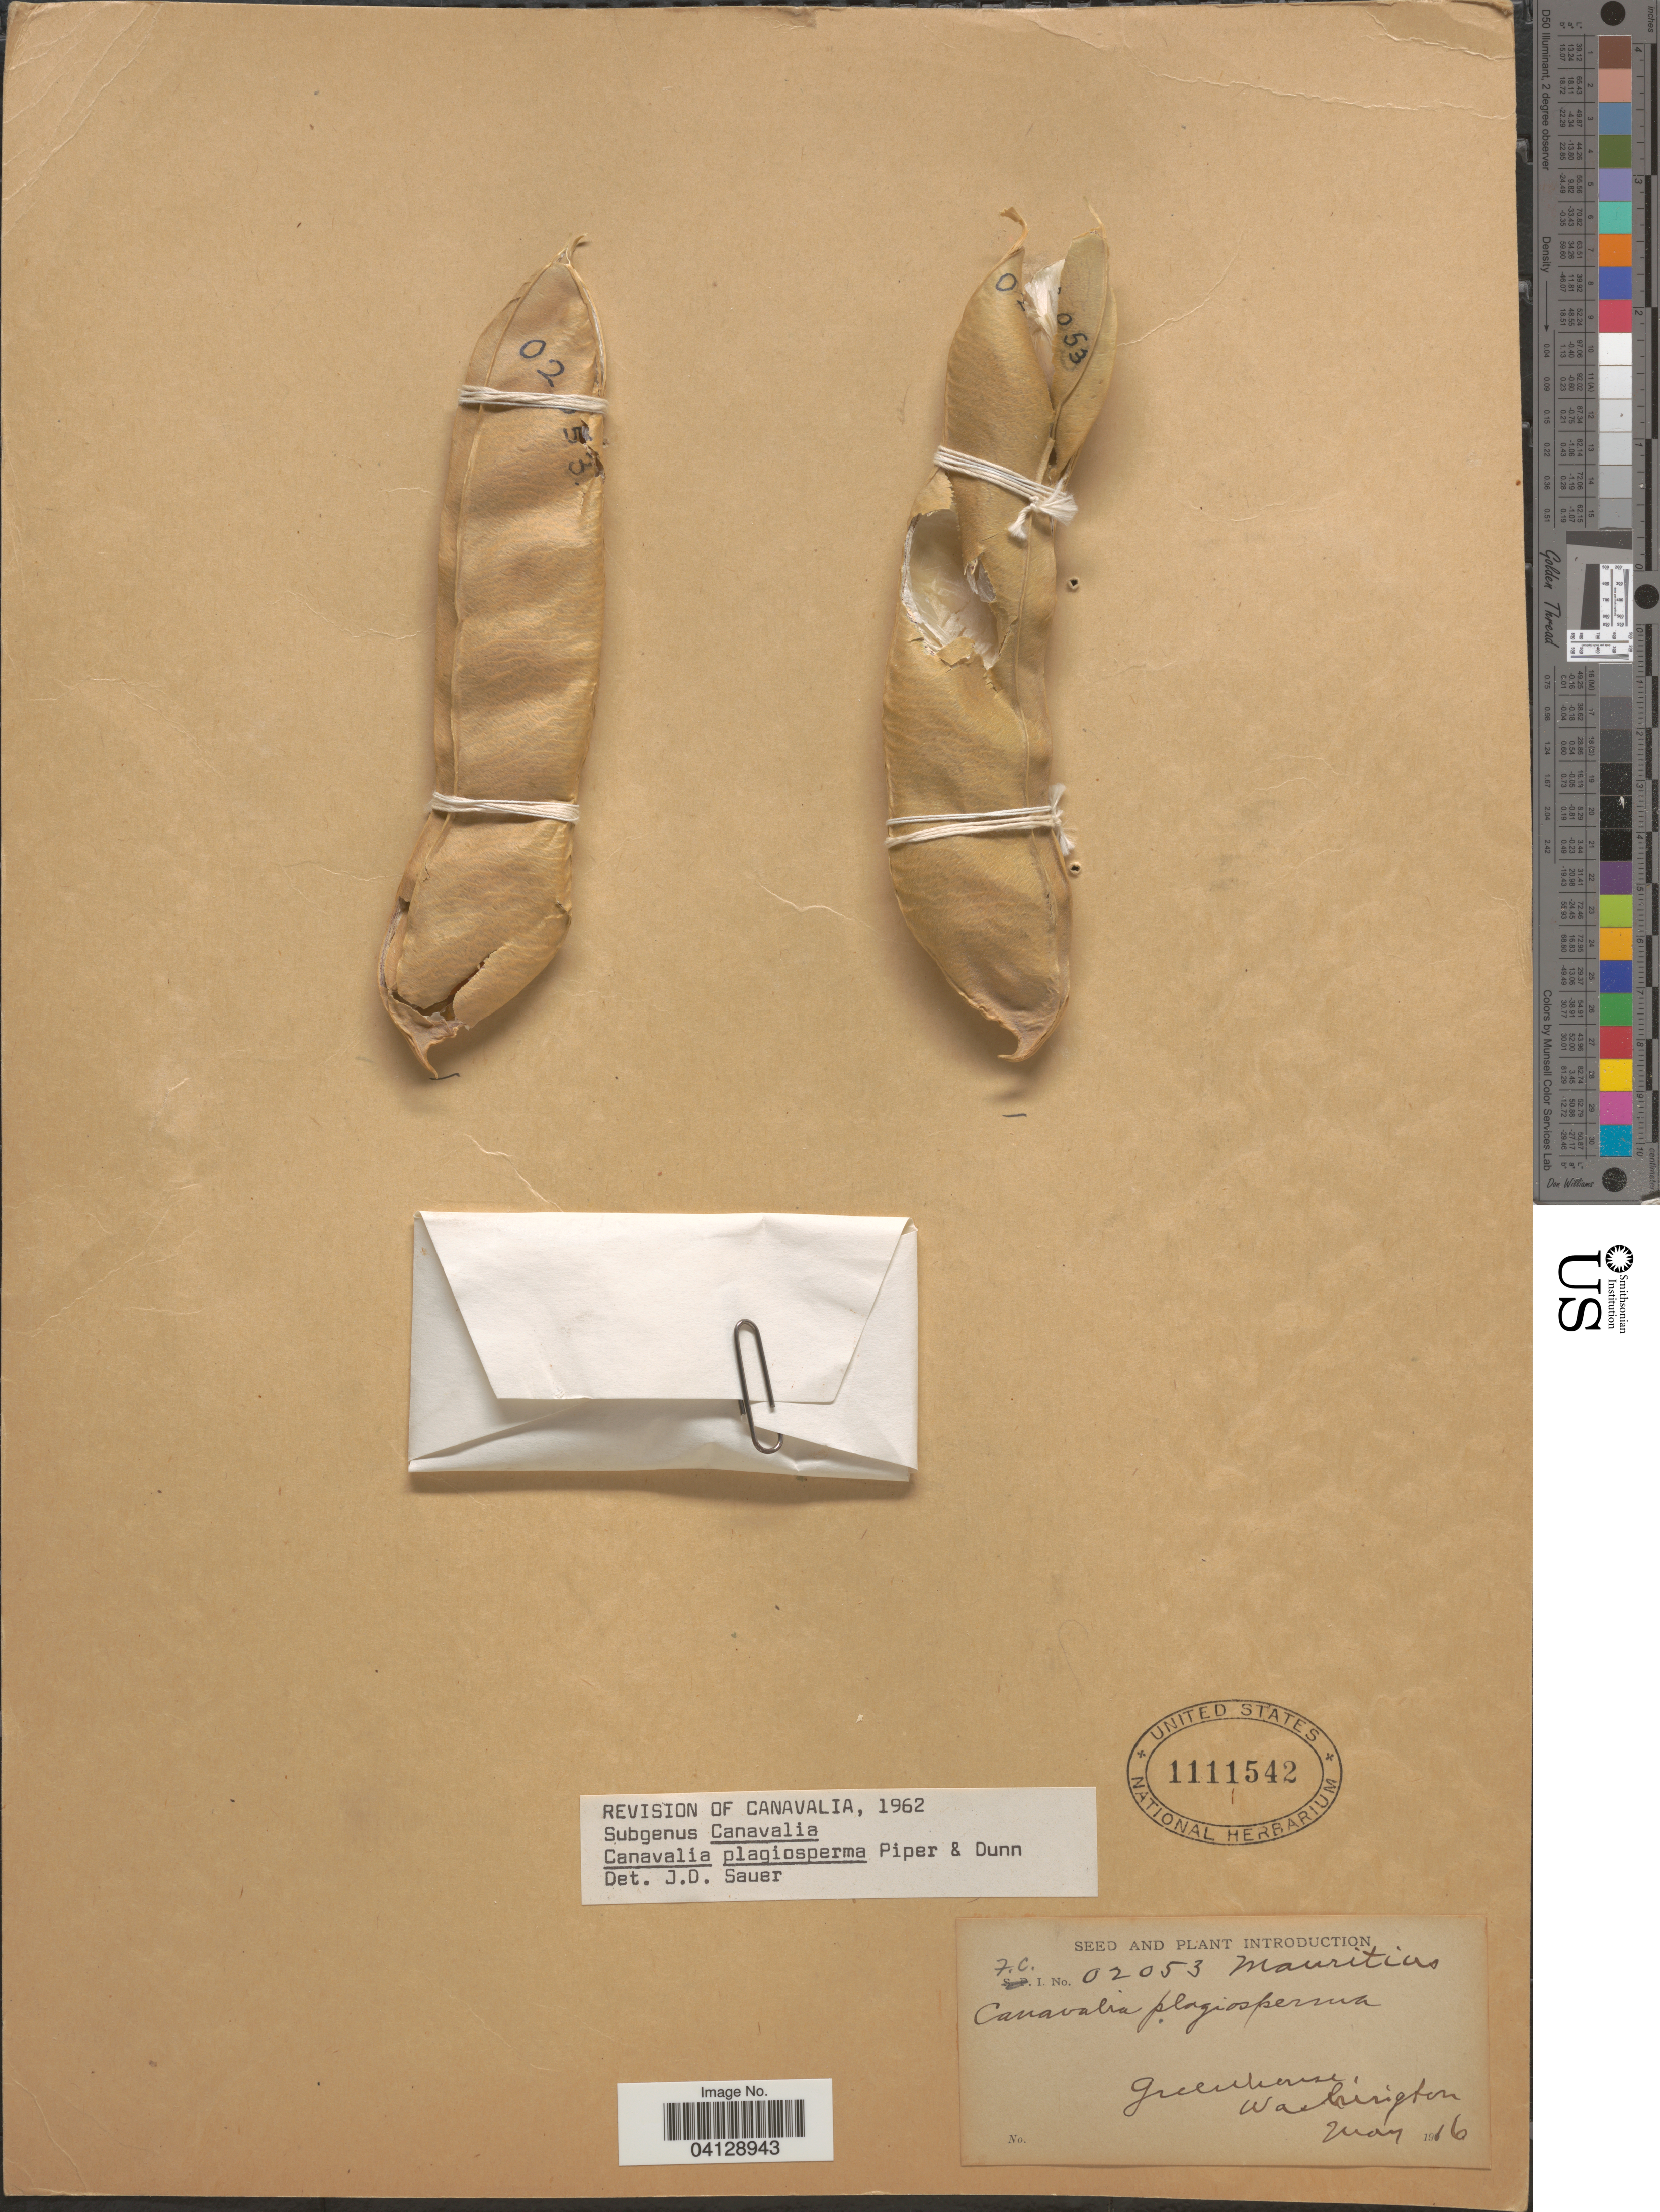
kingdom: Plantae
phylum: Tracheophyta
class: Magnoliopsida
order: Fabales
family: Fabaceae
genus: Canavalia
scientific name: Canavalia plagiosperma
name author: Piper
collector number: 02053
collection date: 1916-05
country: United States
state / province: District of Columbia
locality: USDA Greenhouse.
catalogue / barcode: US 1111542